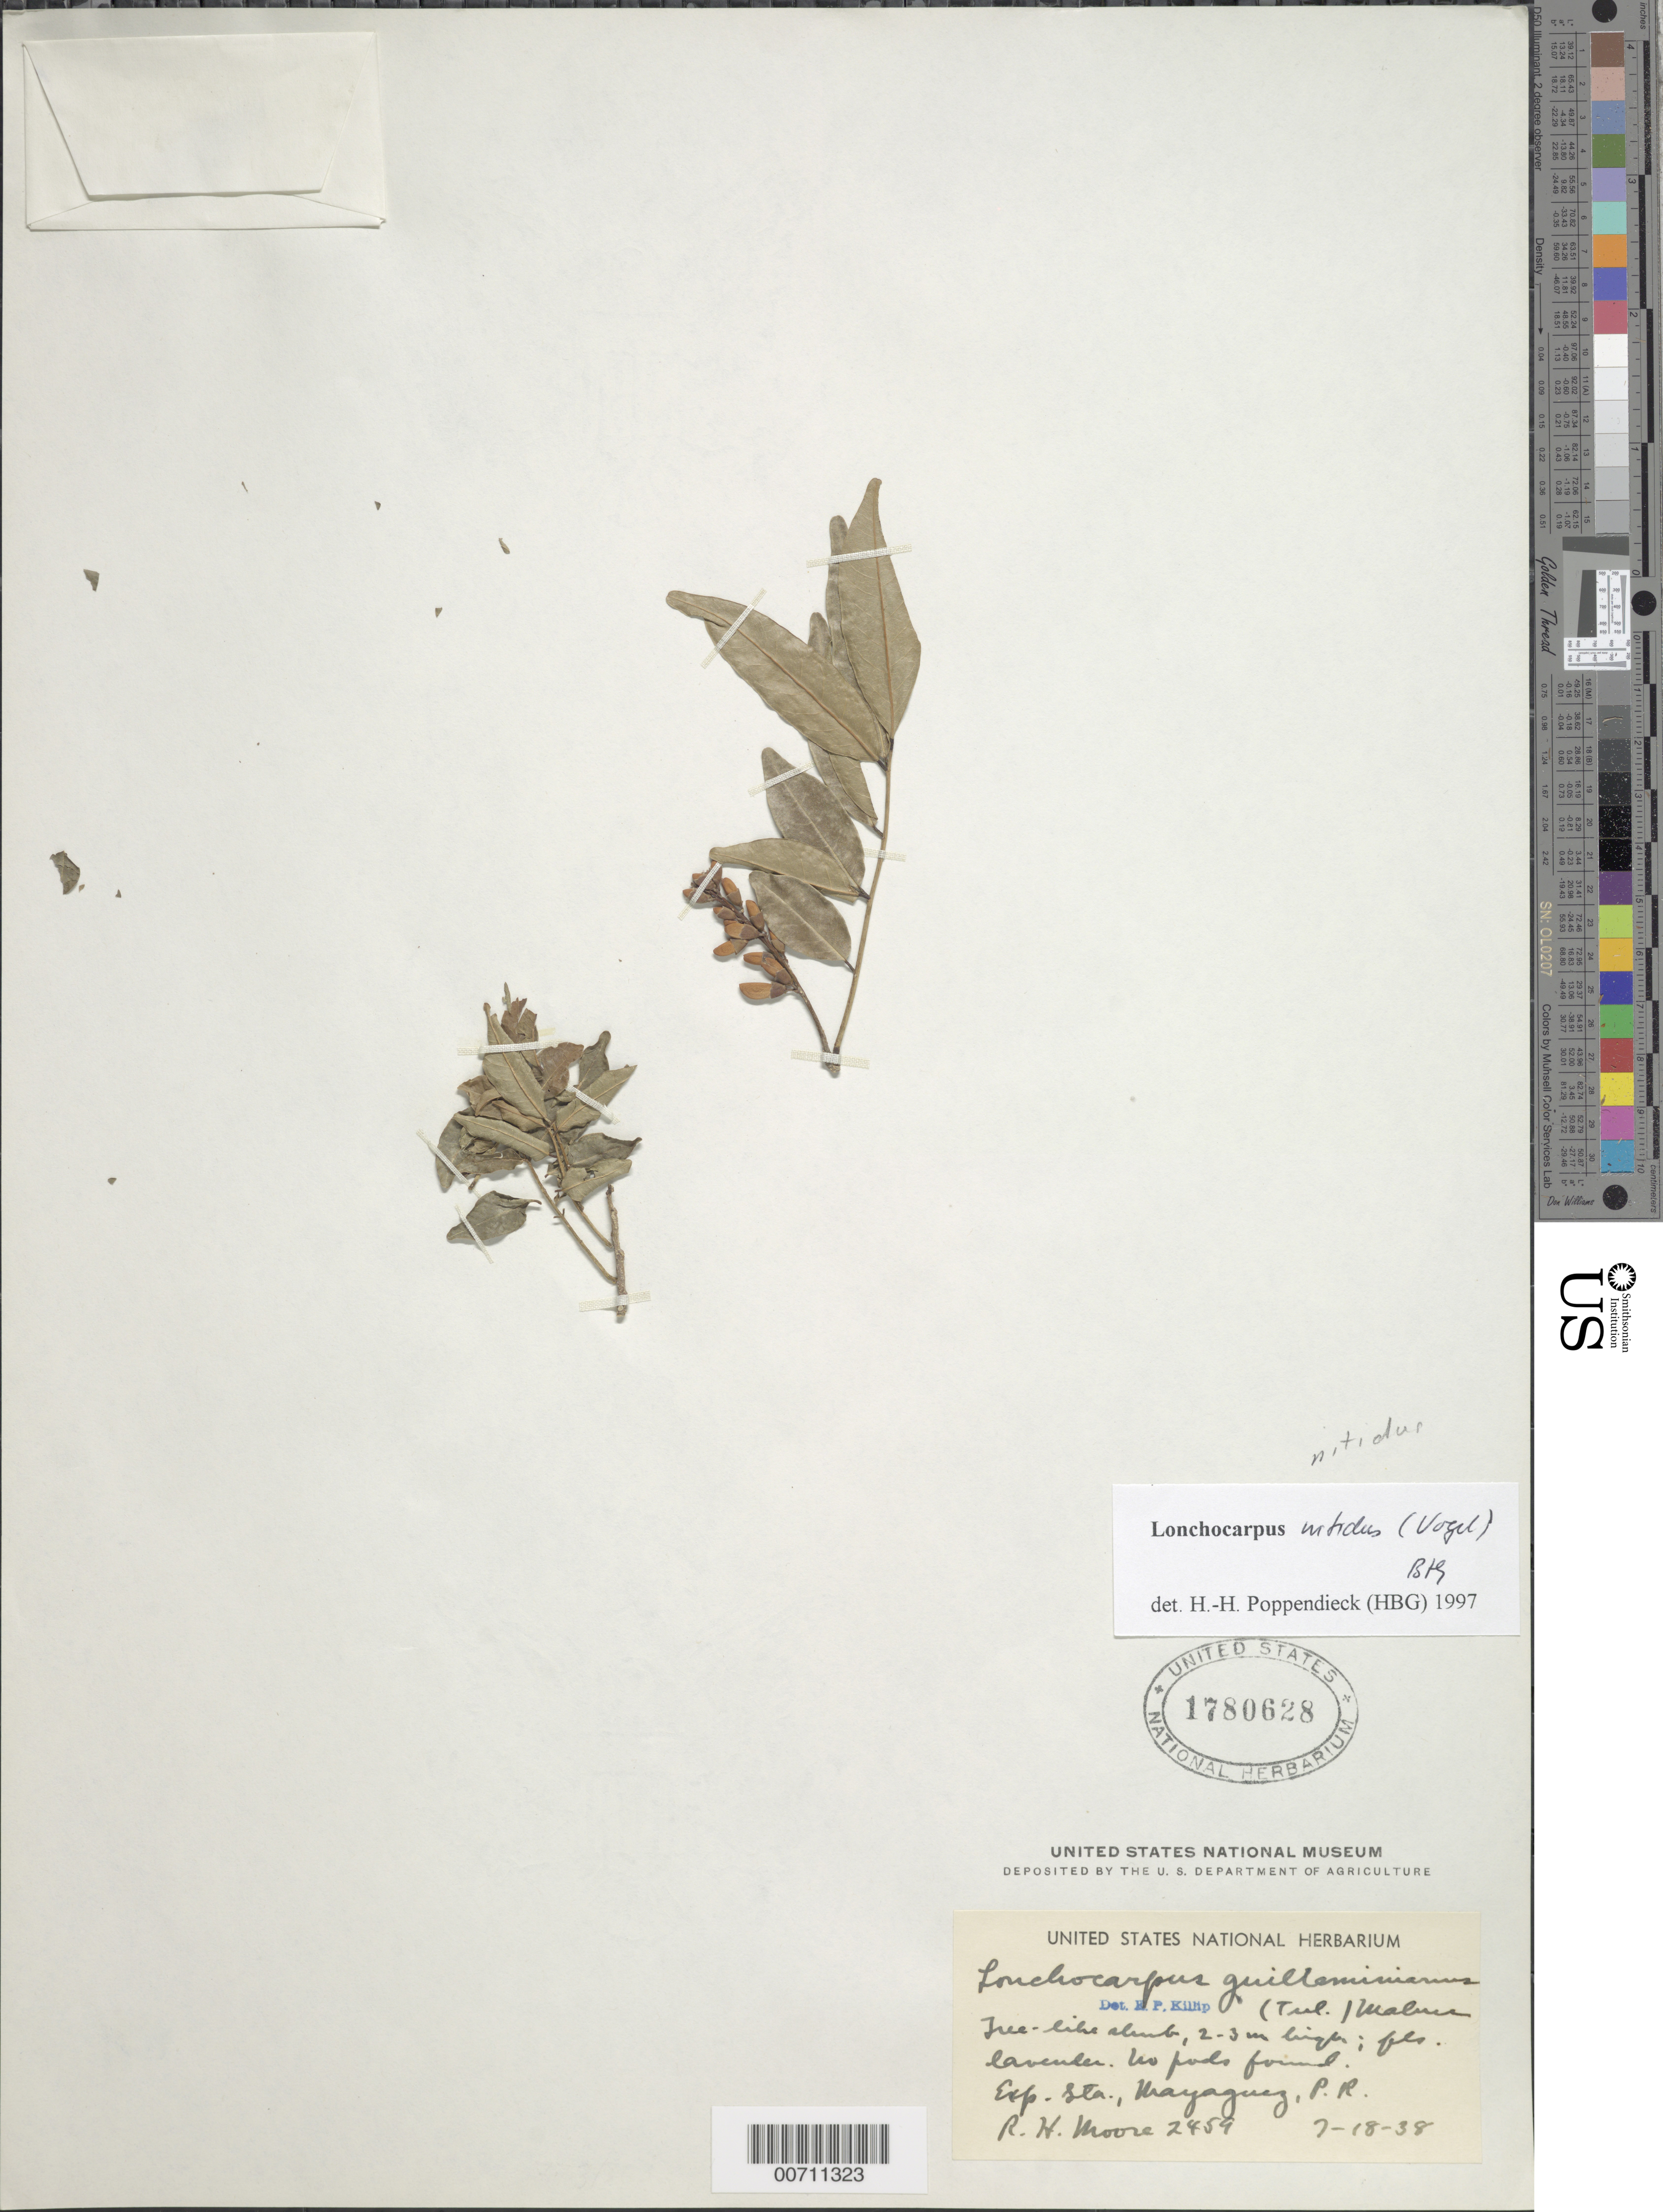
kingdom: Plantae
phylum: Tracheophyta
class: Magnoliopsida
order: Fabales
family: Fabaceae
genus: Lonchocarpus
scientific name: Lonchocarpus nitidus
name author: (Vogel) Benth.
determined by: Poppendieck, H.-H., (HBG), Institut fur Allgemeine Botanik und Botanischer Garten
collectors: R. H. Moore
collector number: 2459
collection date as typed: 18 Jul 1938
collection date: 1938-07-18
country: Puerto Rico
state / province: Mayaguez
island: Greater Antilles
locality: Exp. Station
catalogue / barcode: US 1780628